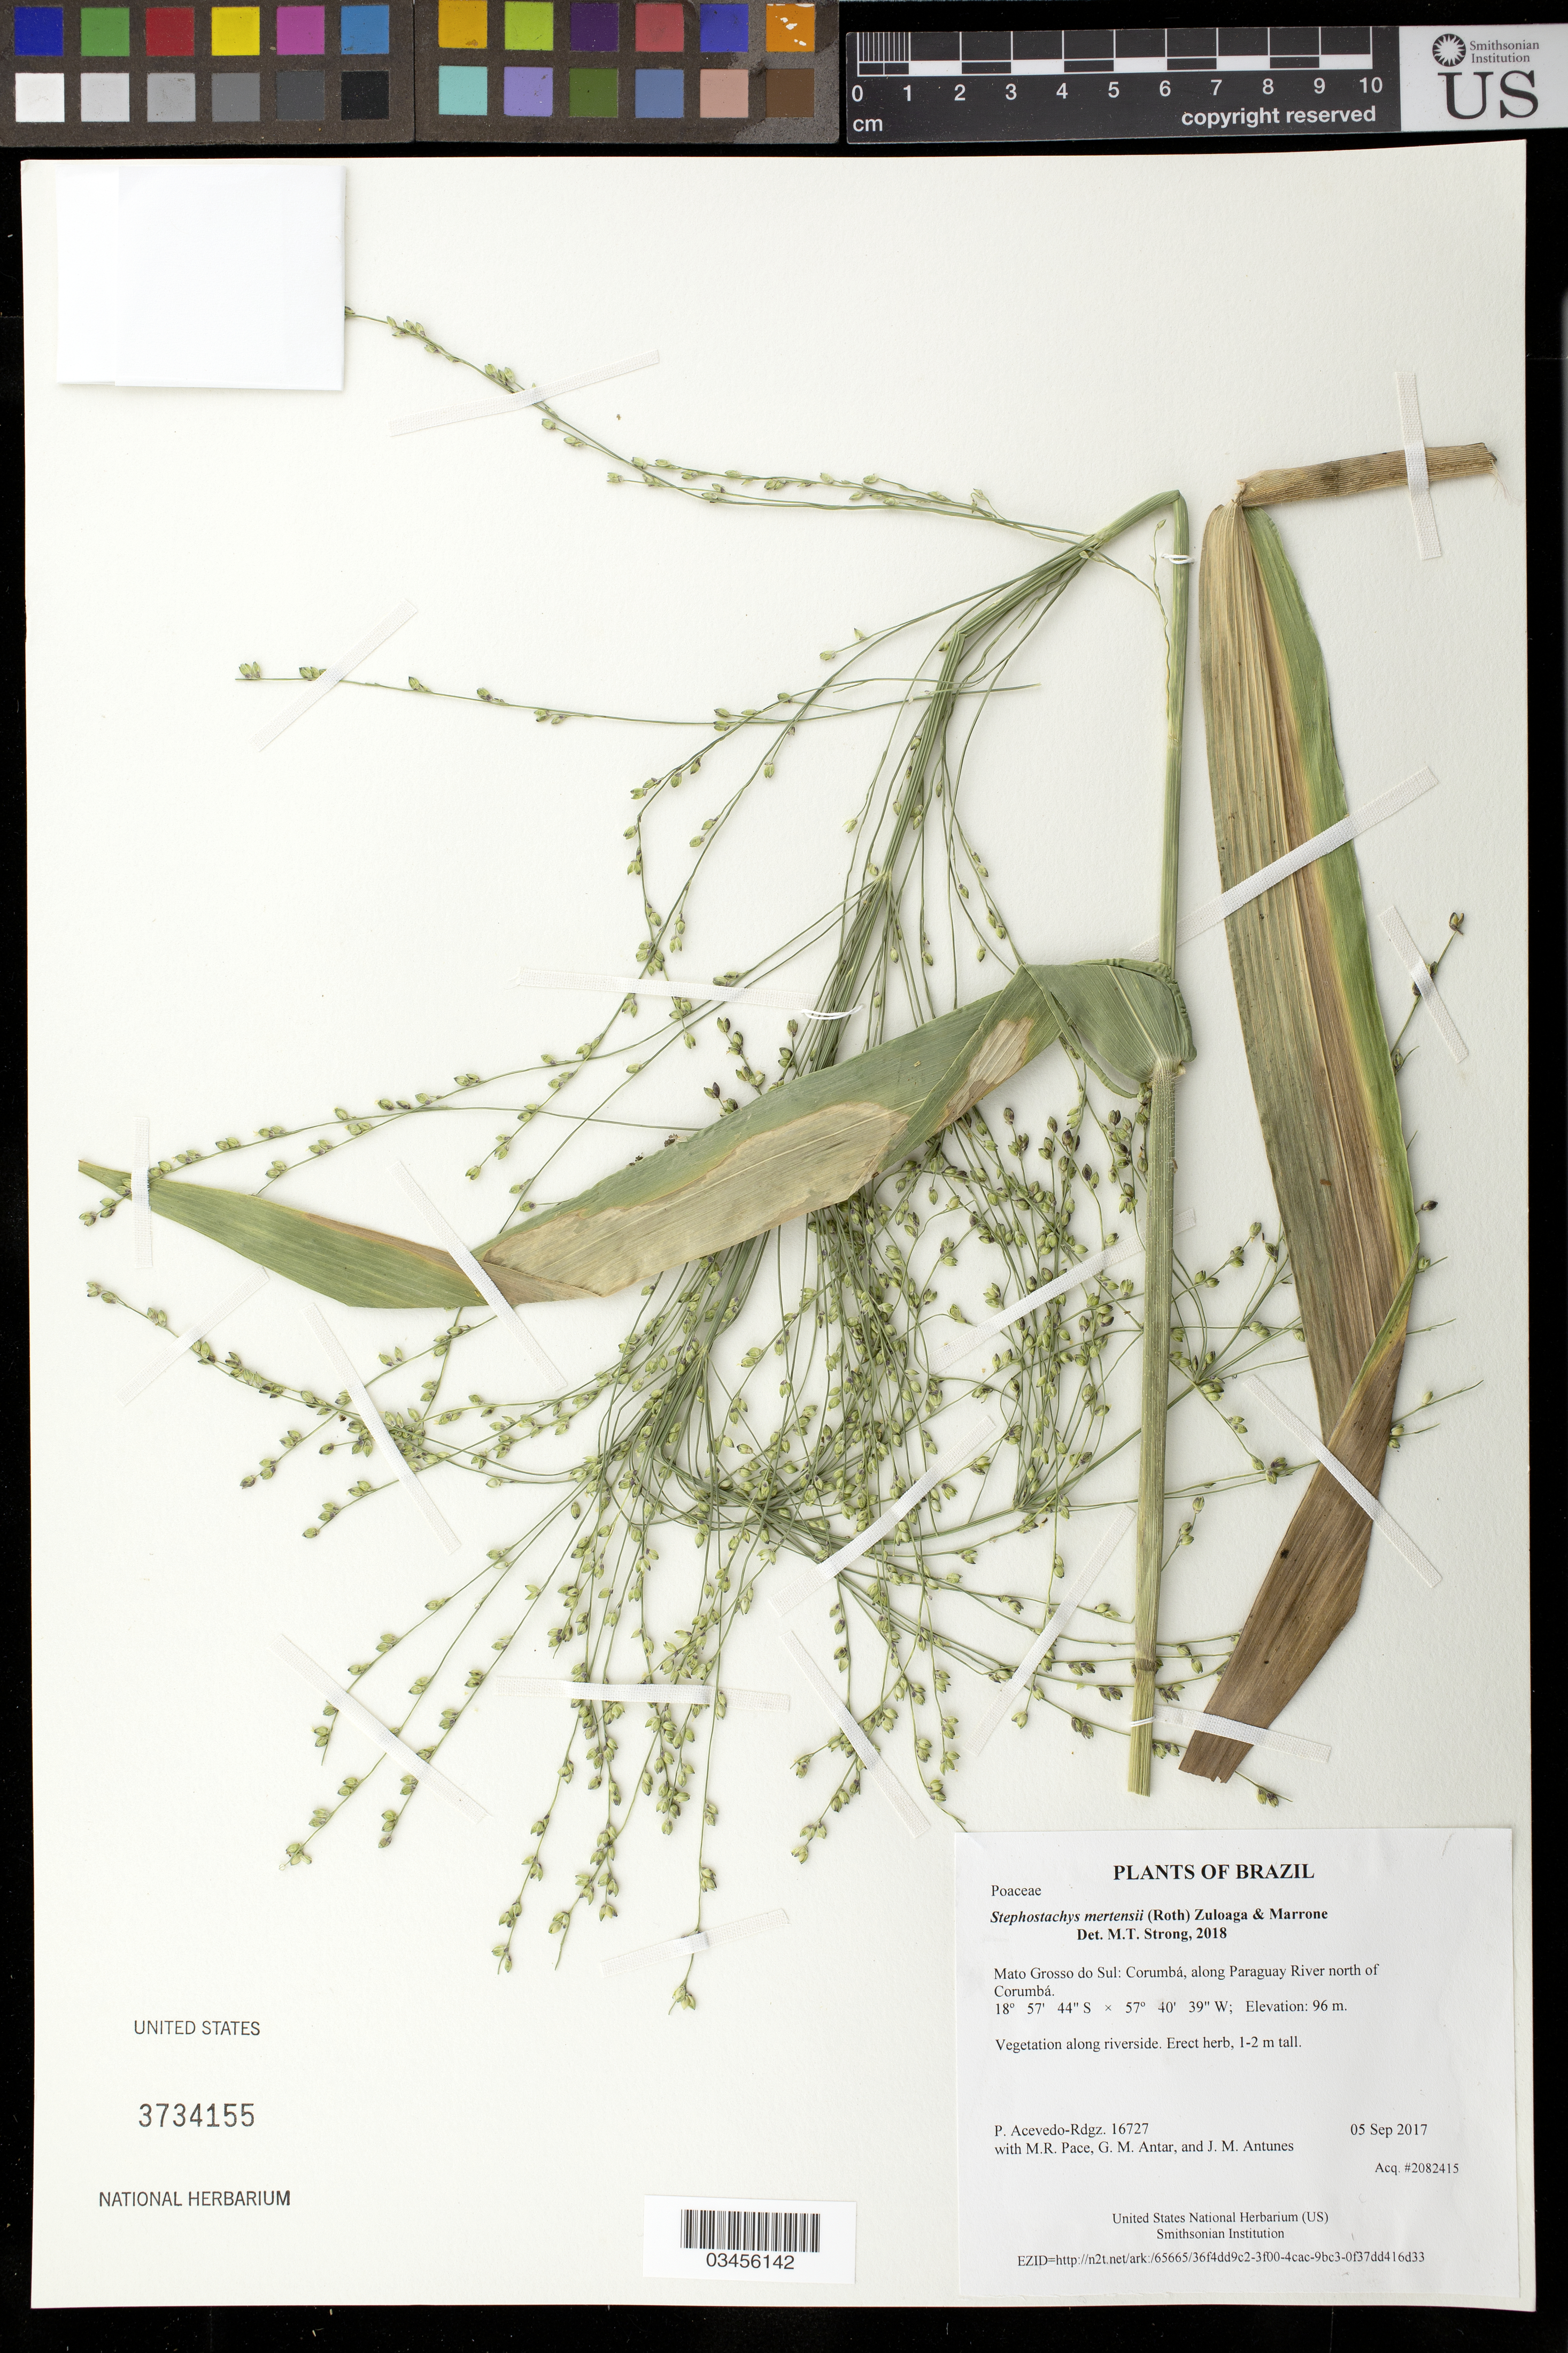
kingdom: Plantae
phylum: Tracheophyta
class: Liliopsida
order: Poales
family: Poaceae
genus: Stephostachys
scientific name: Stephostachys mertensii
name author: (Roth) Zuloaga & Marrone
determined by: Strong, Mark T., (BOT), Smithsonian Institution - National Museum of Natural History (UNITED STATES)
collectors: P. Acevedo-Rodr., M. R. Pace, G. M. Antar & J. M. Antunes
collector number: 16727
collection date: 2017-09-05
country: Brazil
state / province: Mato Grosso do Sul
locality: Corumbá, along Paraguay River north of Corumbá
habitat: Vegetation along riverside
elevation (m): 96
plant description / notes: US, NY, MO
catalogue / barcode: US 3734155